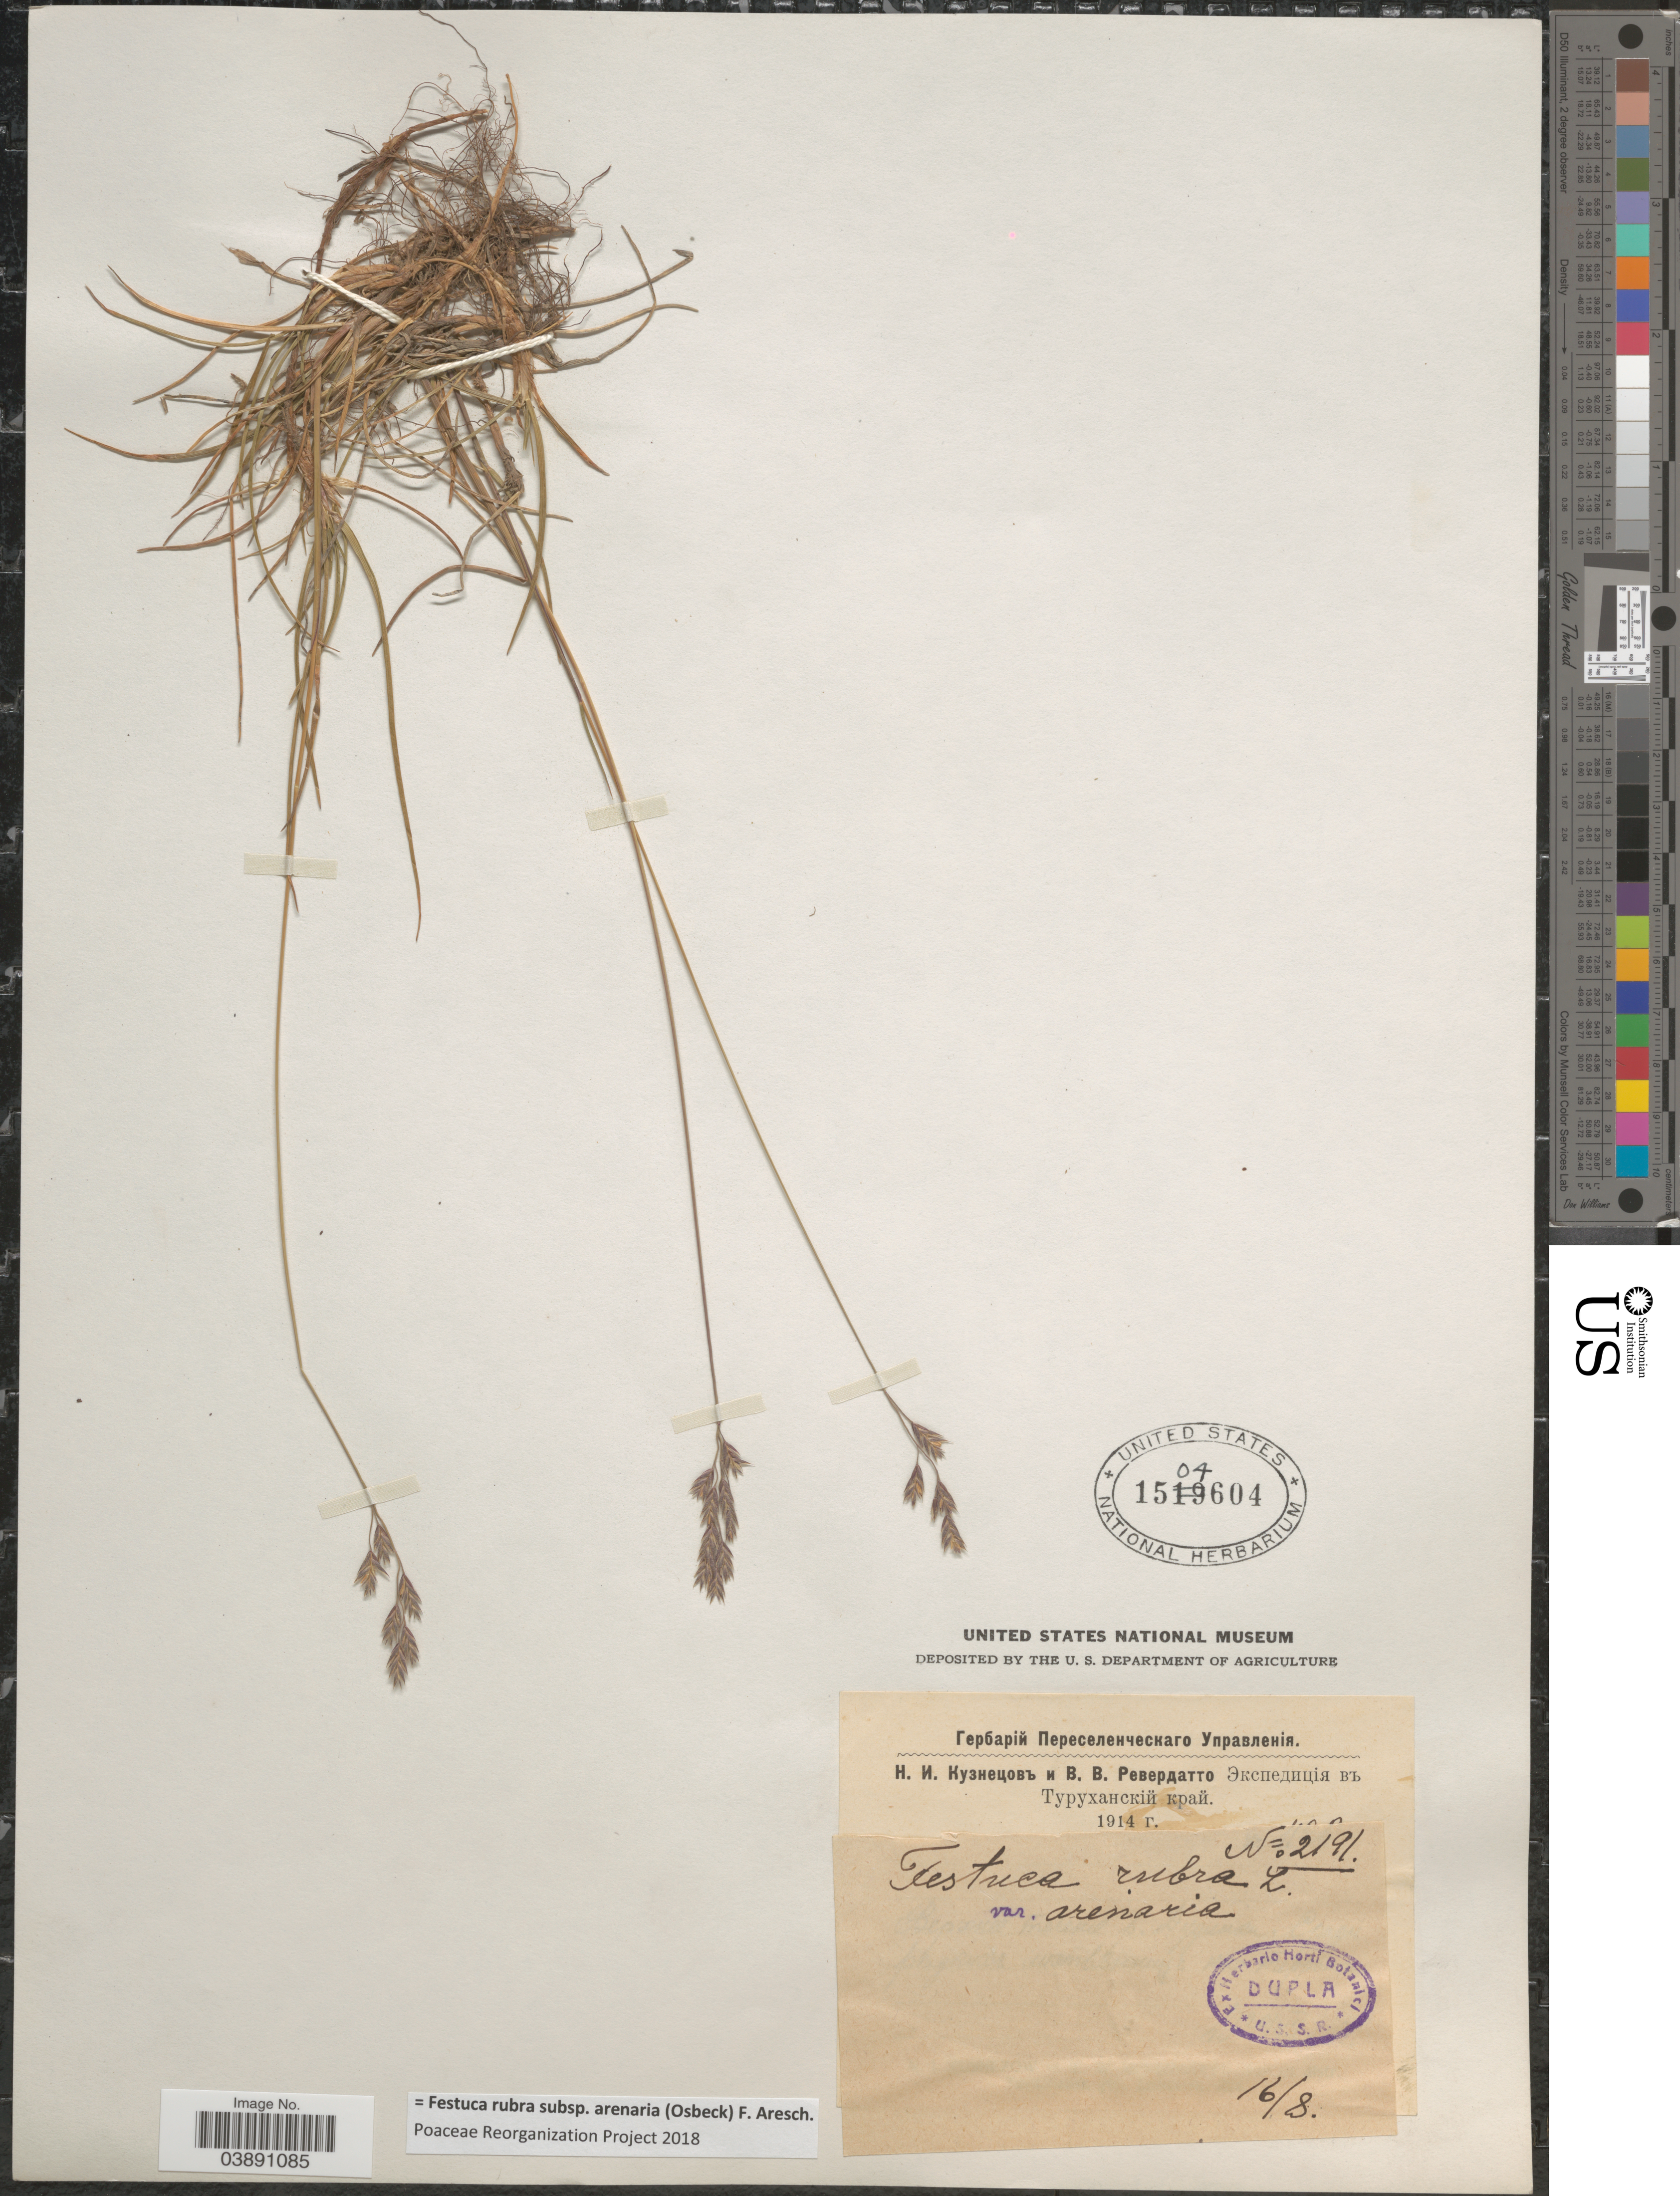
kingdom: Plantae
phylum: Tracheophyta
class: Liliopsida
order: Poales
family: Poaceae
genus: Festuca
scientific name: Festuca rubra subsp. arenaria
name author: (Osbeck) F. Aresch.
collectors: N. Kuznetsov & V. Reverdatto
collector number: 2191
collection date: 1914-08-16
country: Russian Federation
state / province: Krasnoyarsk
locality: District Turukhanskiy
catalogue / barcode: US 1504604